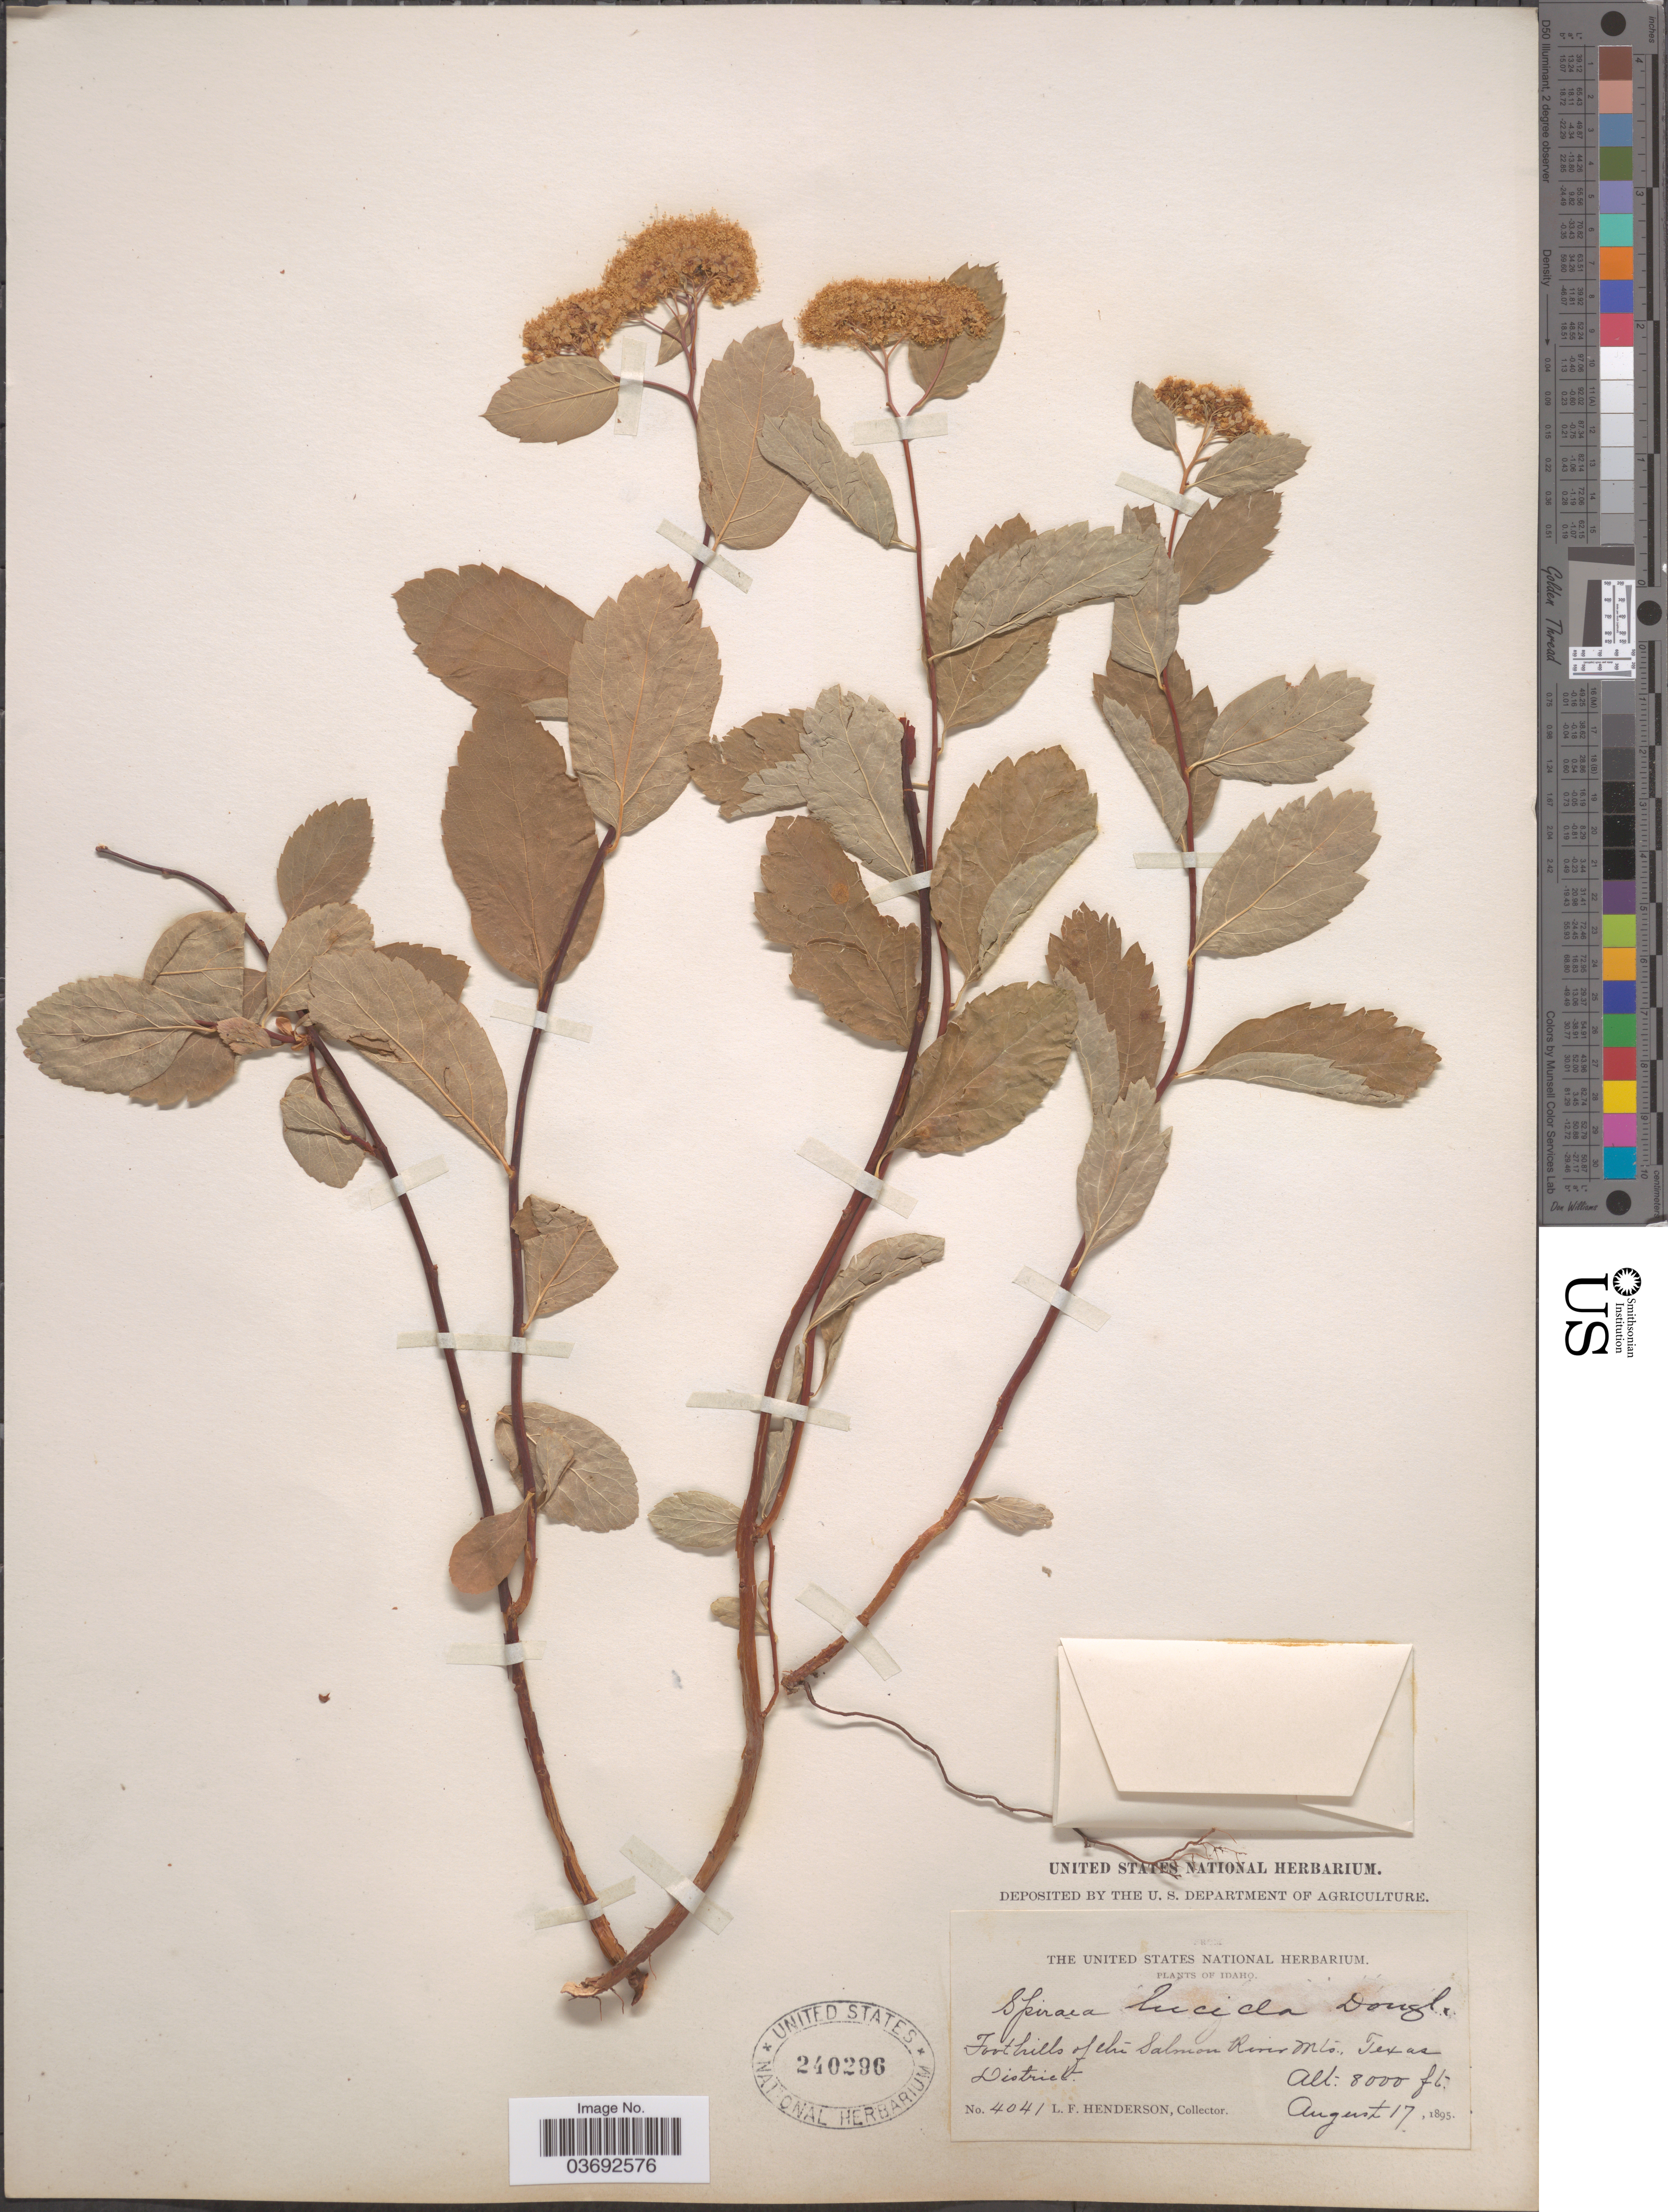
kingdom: Plantae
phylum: Tracheophyta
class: Magnoliopsida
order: Rosales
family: Rosaceae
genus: Spiraea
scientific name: Spiraea lucida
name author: Douglas ex Greene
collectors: L. Henderson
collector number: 4041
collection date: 1895-08-17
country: United States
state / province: Idaho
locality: Foothills of the Salmon River Mts., Texas District.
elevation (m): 2438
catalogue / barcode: US 240296